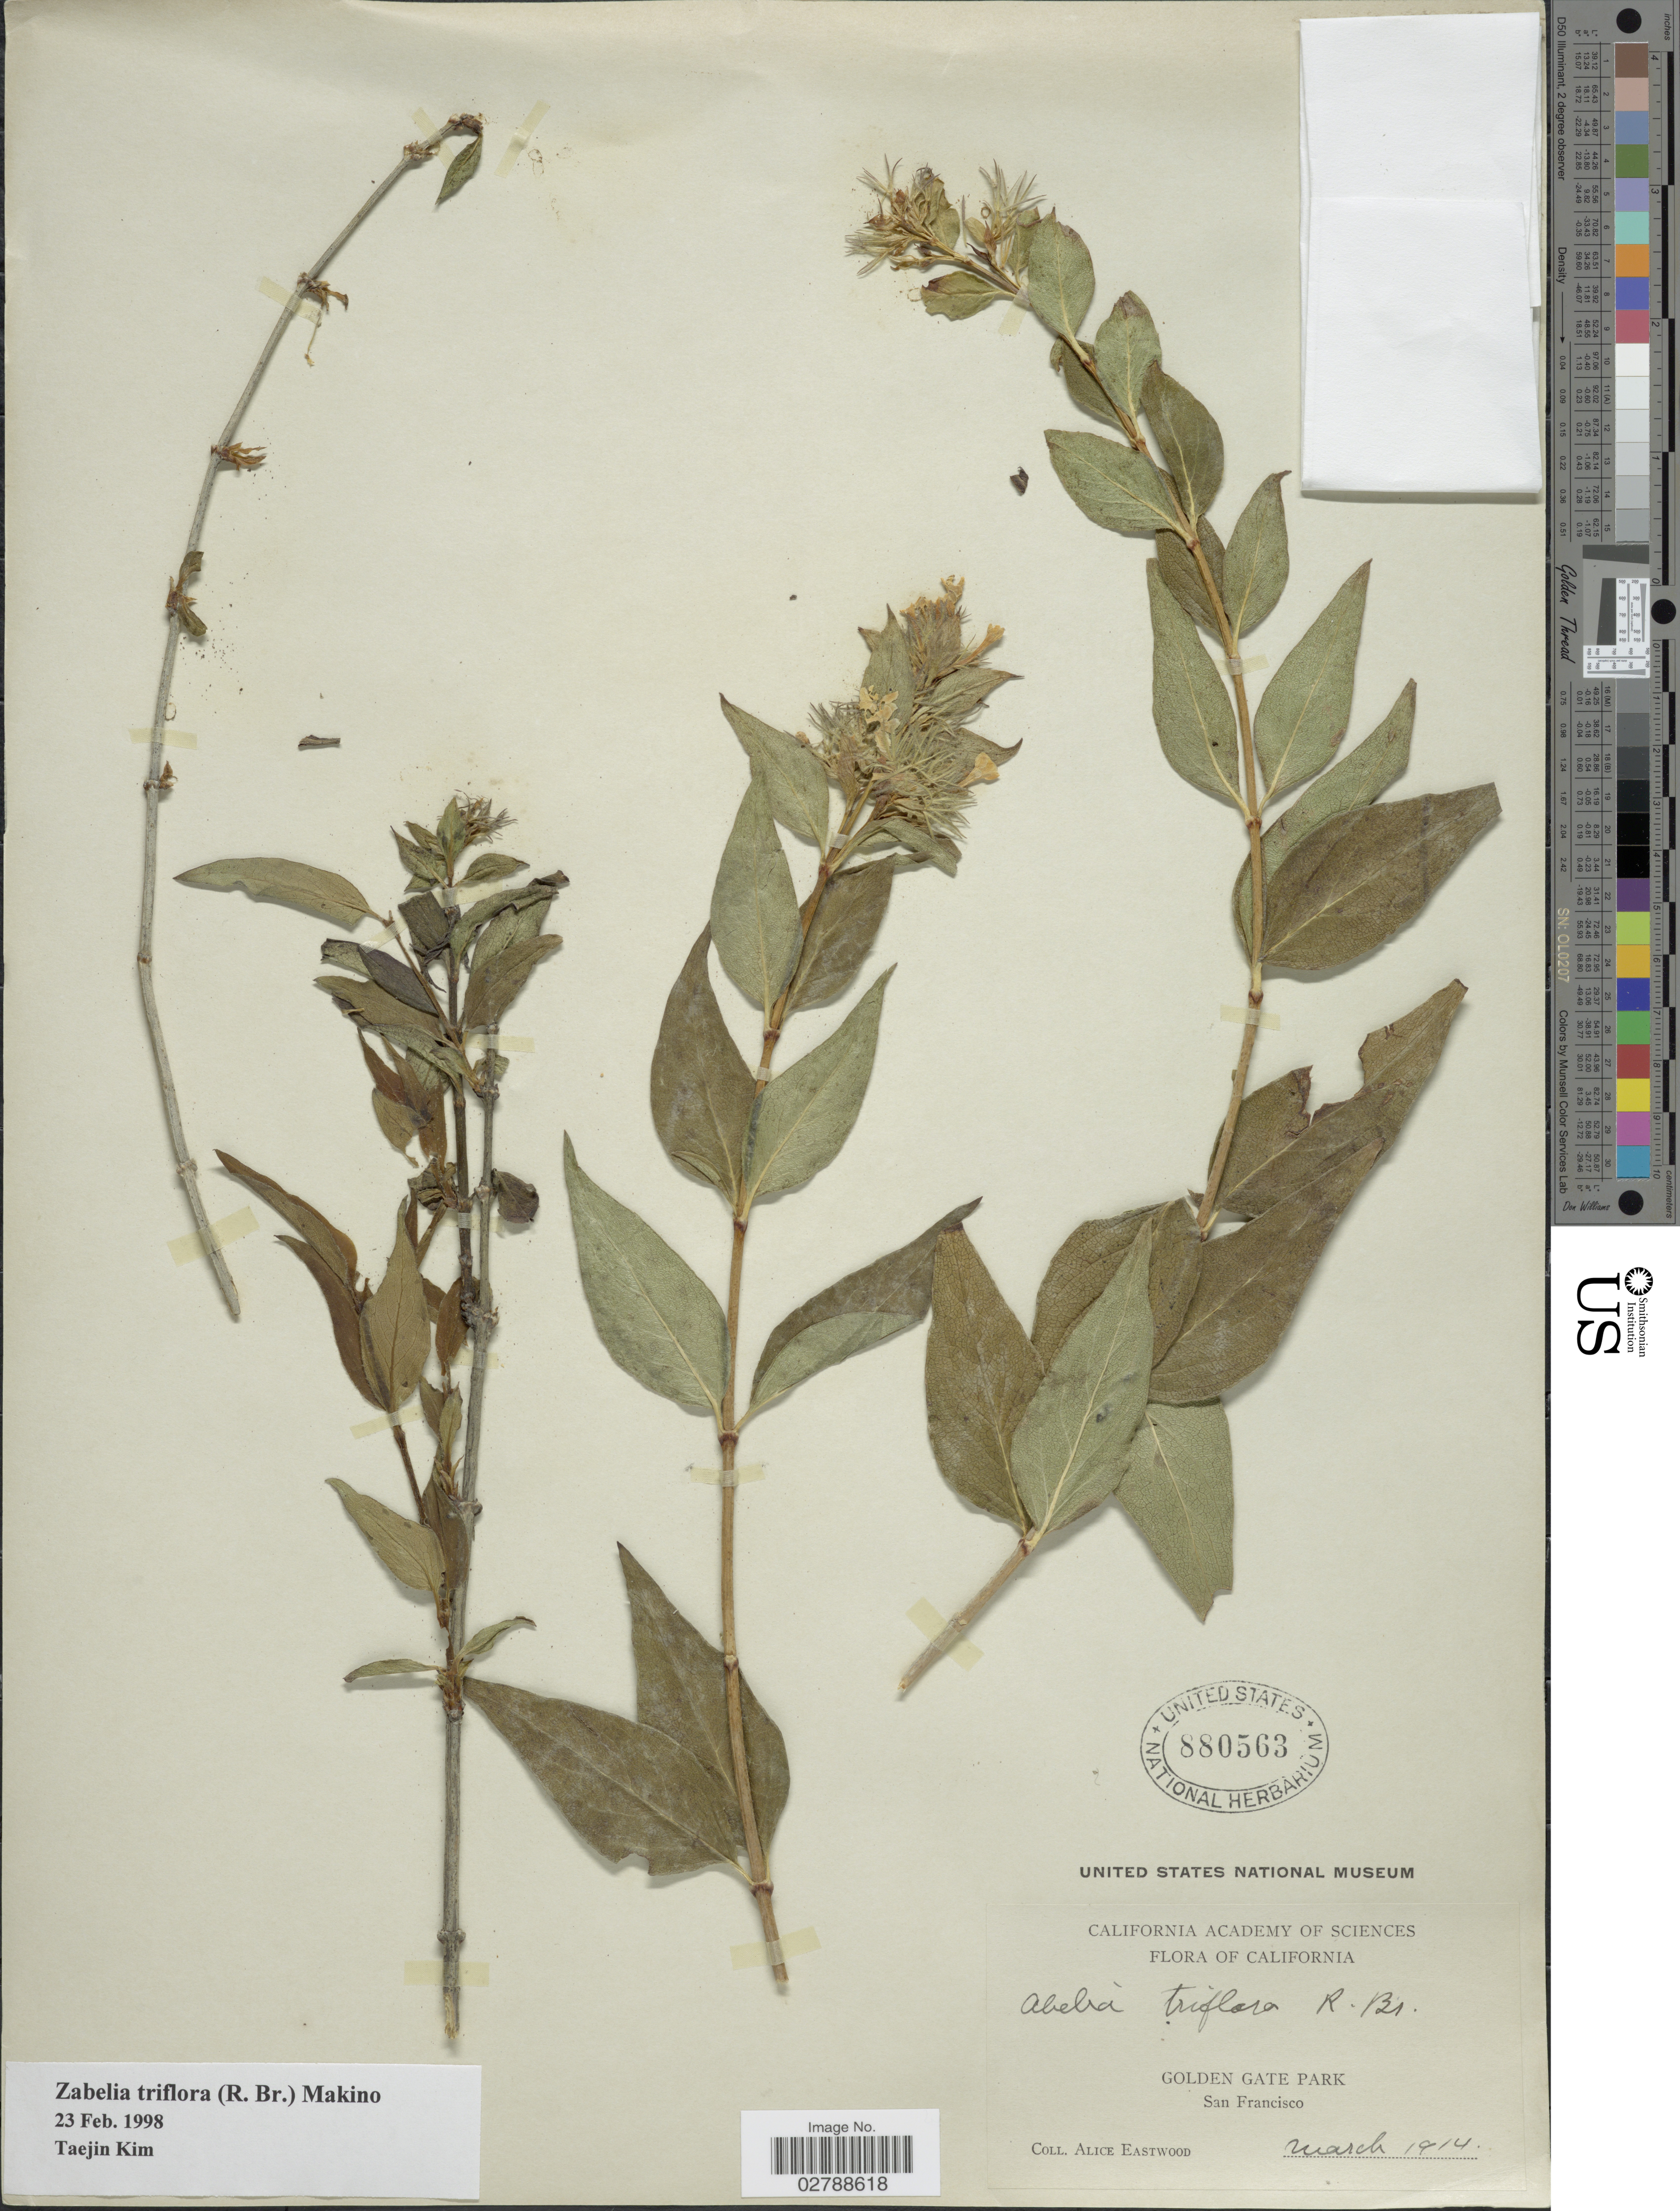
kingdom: Plantae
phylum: Tracheophyta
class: Magnoliopsida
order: Dipsacales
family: Caprifoliaceae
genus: Zabelia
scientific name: Zabelia triflora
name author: (R. Br. ex Wall.) Makino ex Hisauti & H. Hara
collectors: A. Eastwood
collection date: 1914-03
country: United States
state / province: California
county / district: San Francisco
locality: Golden Gate Park, San Francisco.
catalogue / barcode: US 880563